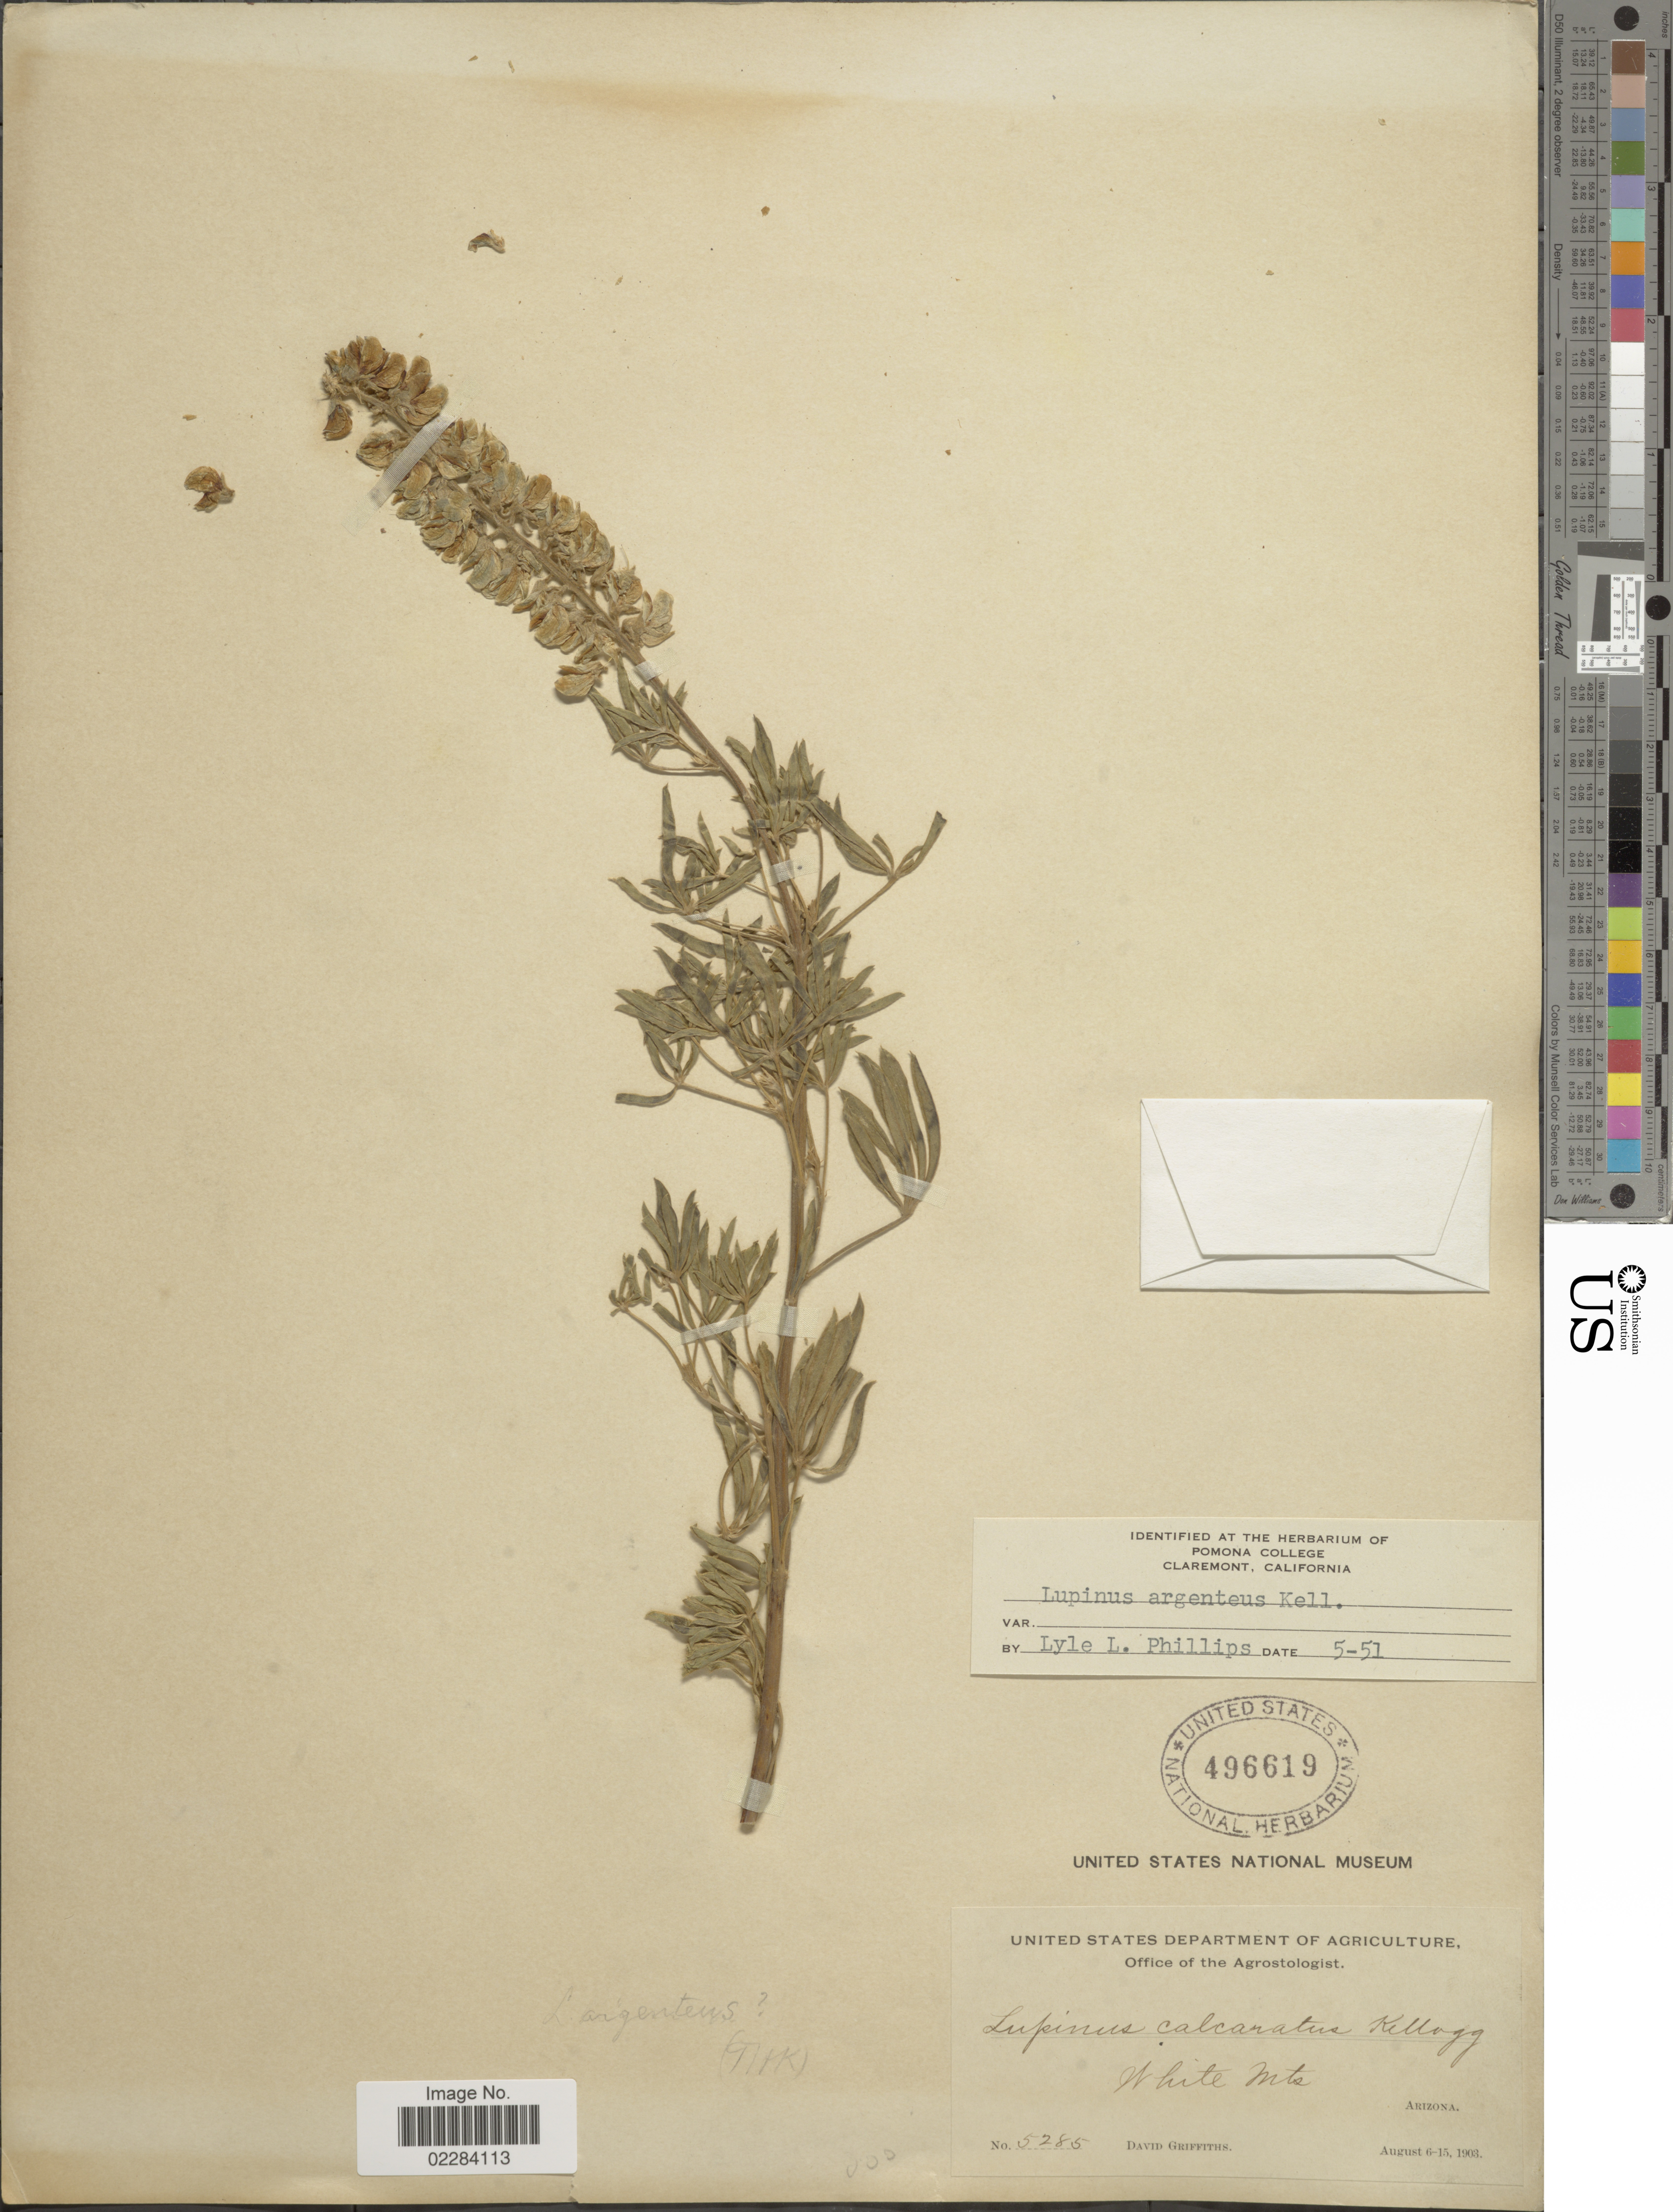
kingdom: Plantae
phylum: Tracheophyta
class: Magnoliopsida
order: Fabales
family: Fabaceae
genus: Lupinus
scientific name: Lupinus argenteus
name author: Pursh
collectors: D. Griffiths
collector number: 5285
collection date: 1903-08-06/1903-08-15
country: United States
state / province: Arizona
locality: White Mts.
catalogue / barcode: US 496619